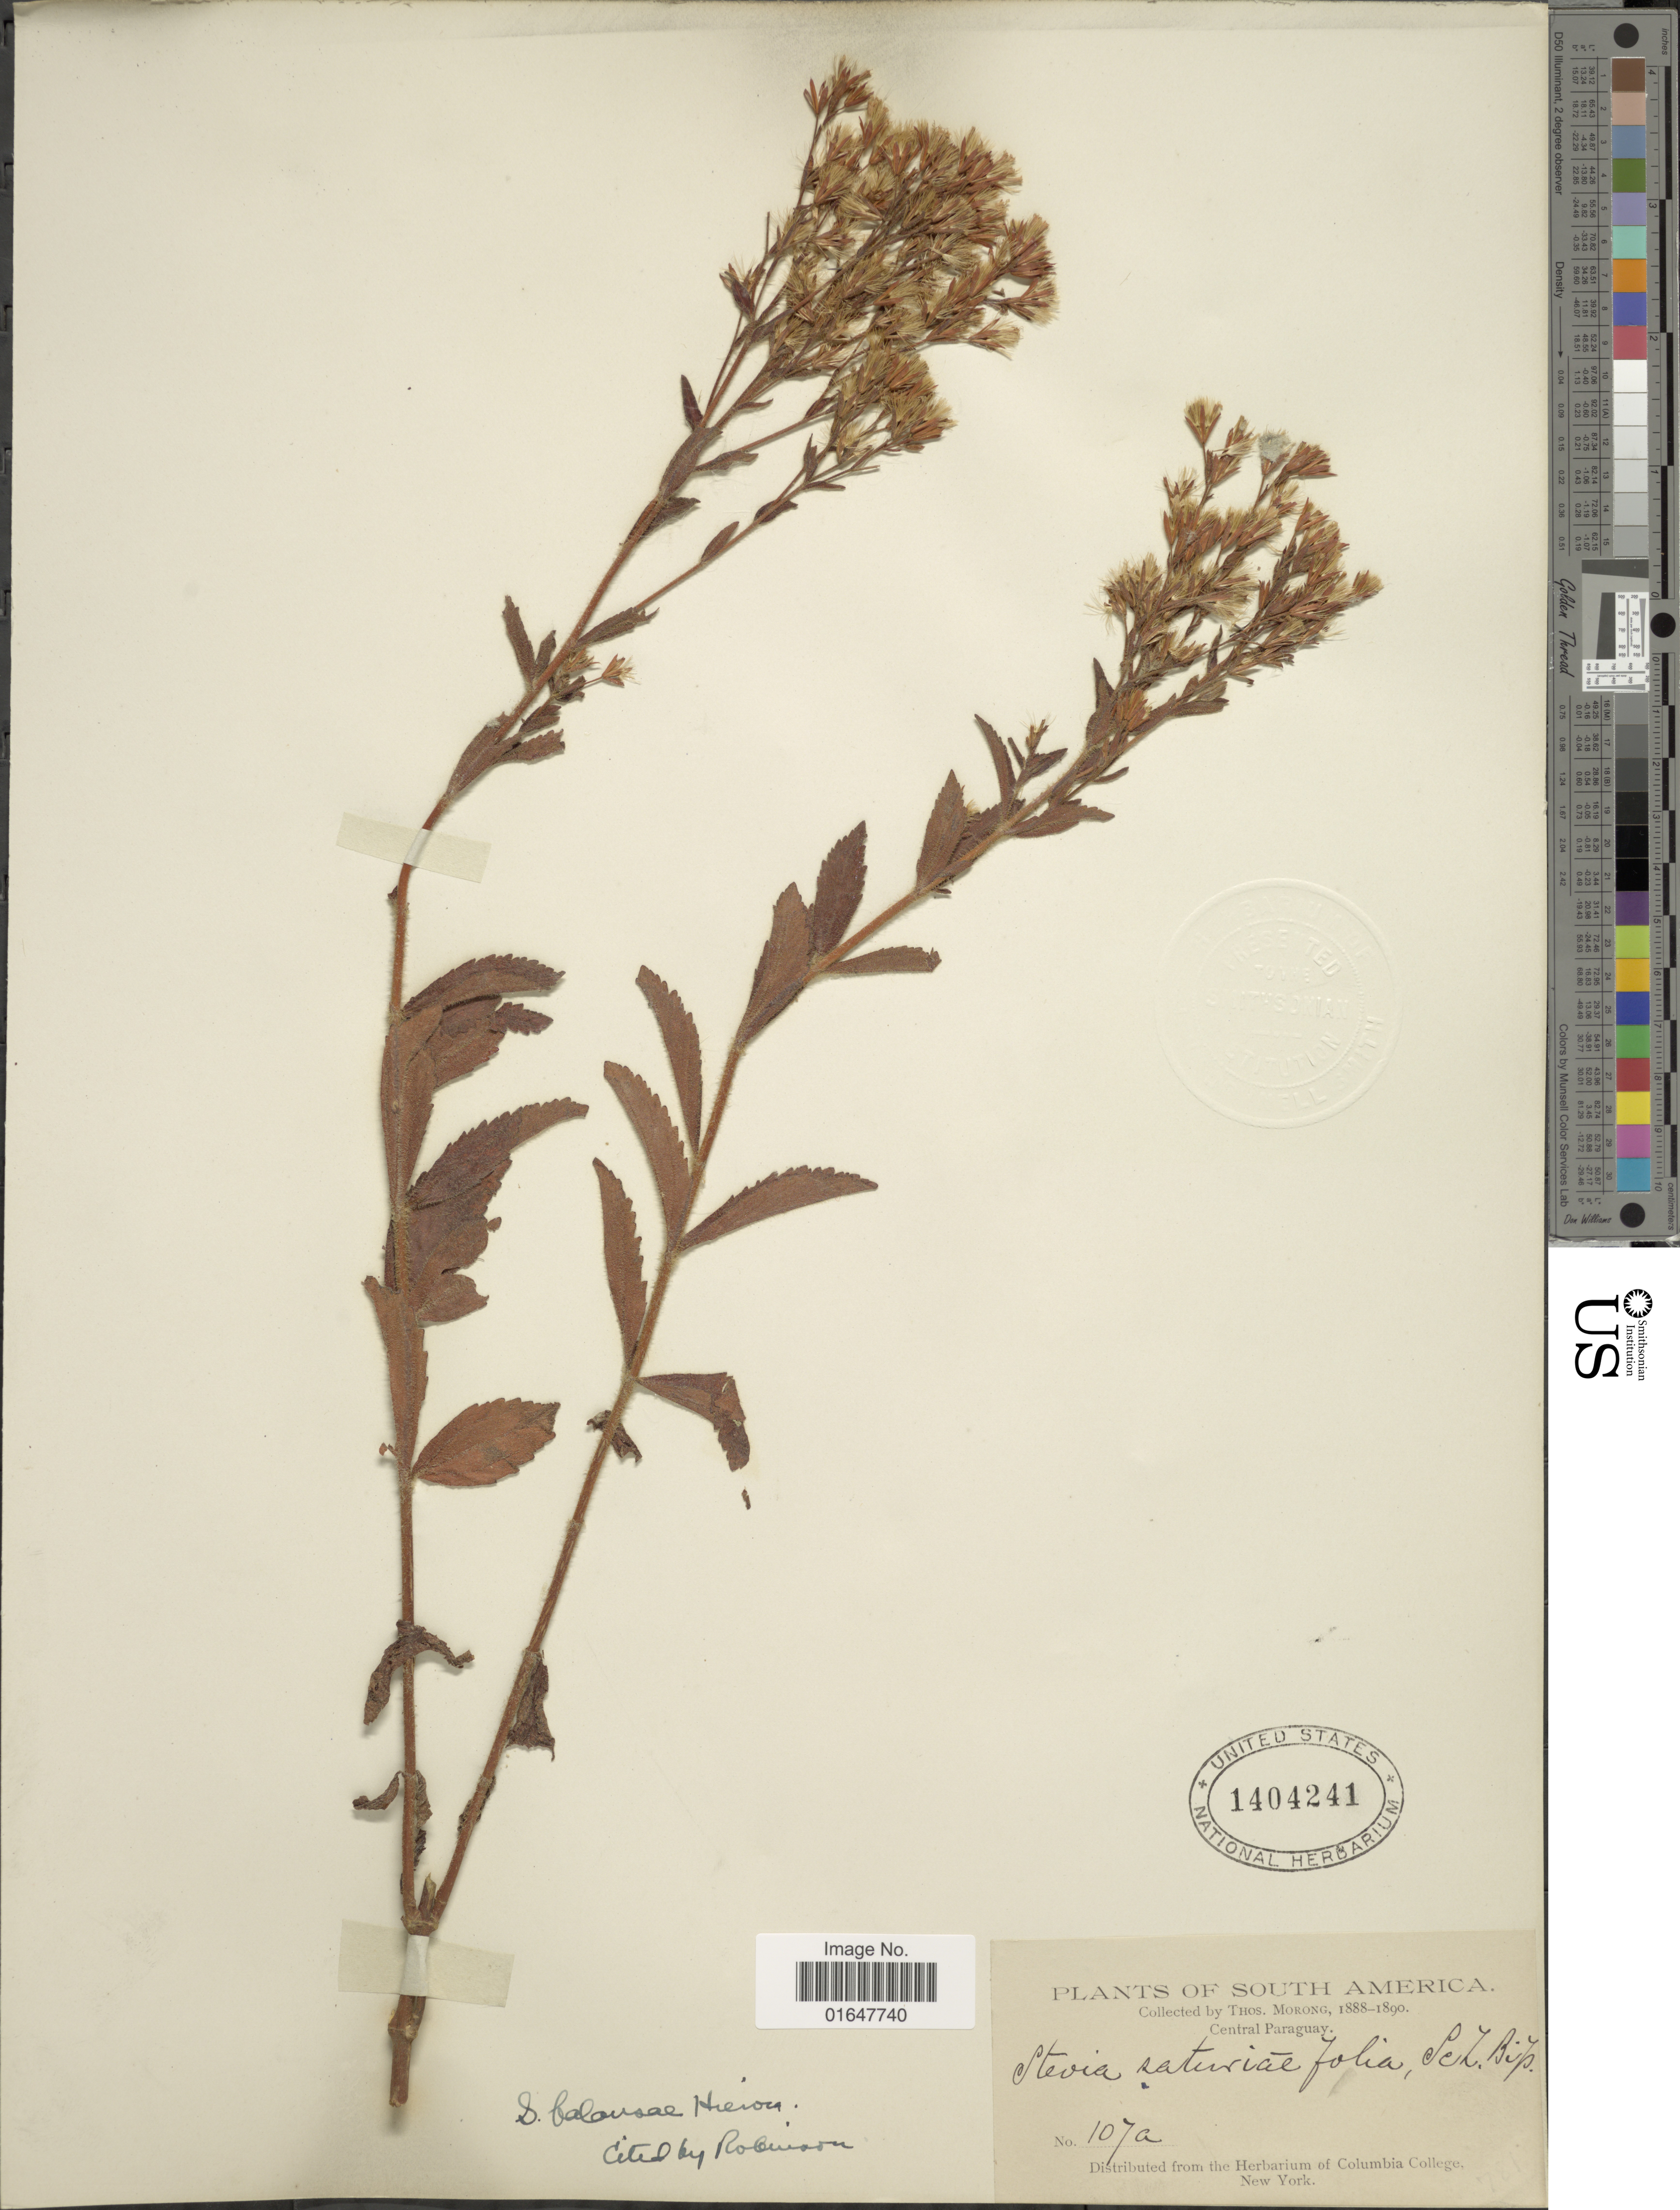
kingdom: Plantae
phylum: Tracheophyta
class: Magnoliopsida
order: Asterales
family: Asteraceae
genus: Stevia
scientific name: Stevia balansae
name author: Hieron.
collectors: ex herb. T. Morong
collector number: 107a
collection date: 1888/1890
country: Paraguay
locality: South America, Central Paraguay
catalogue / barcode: US 1404241